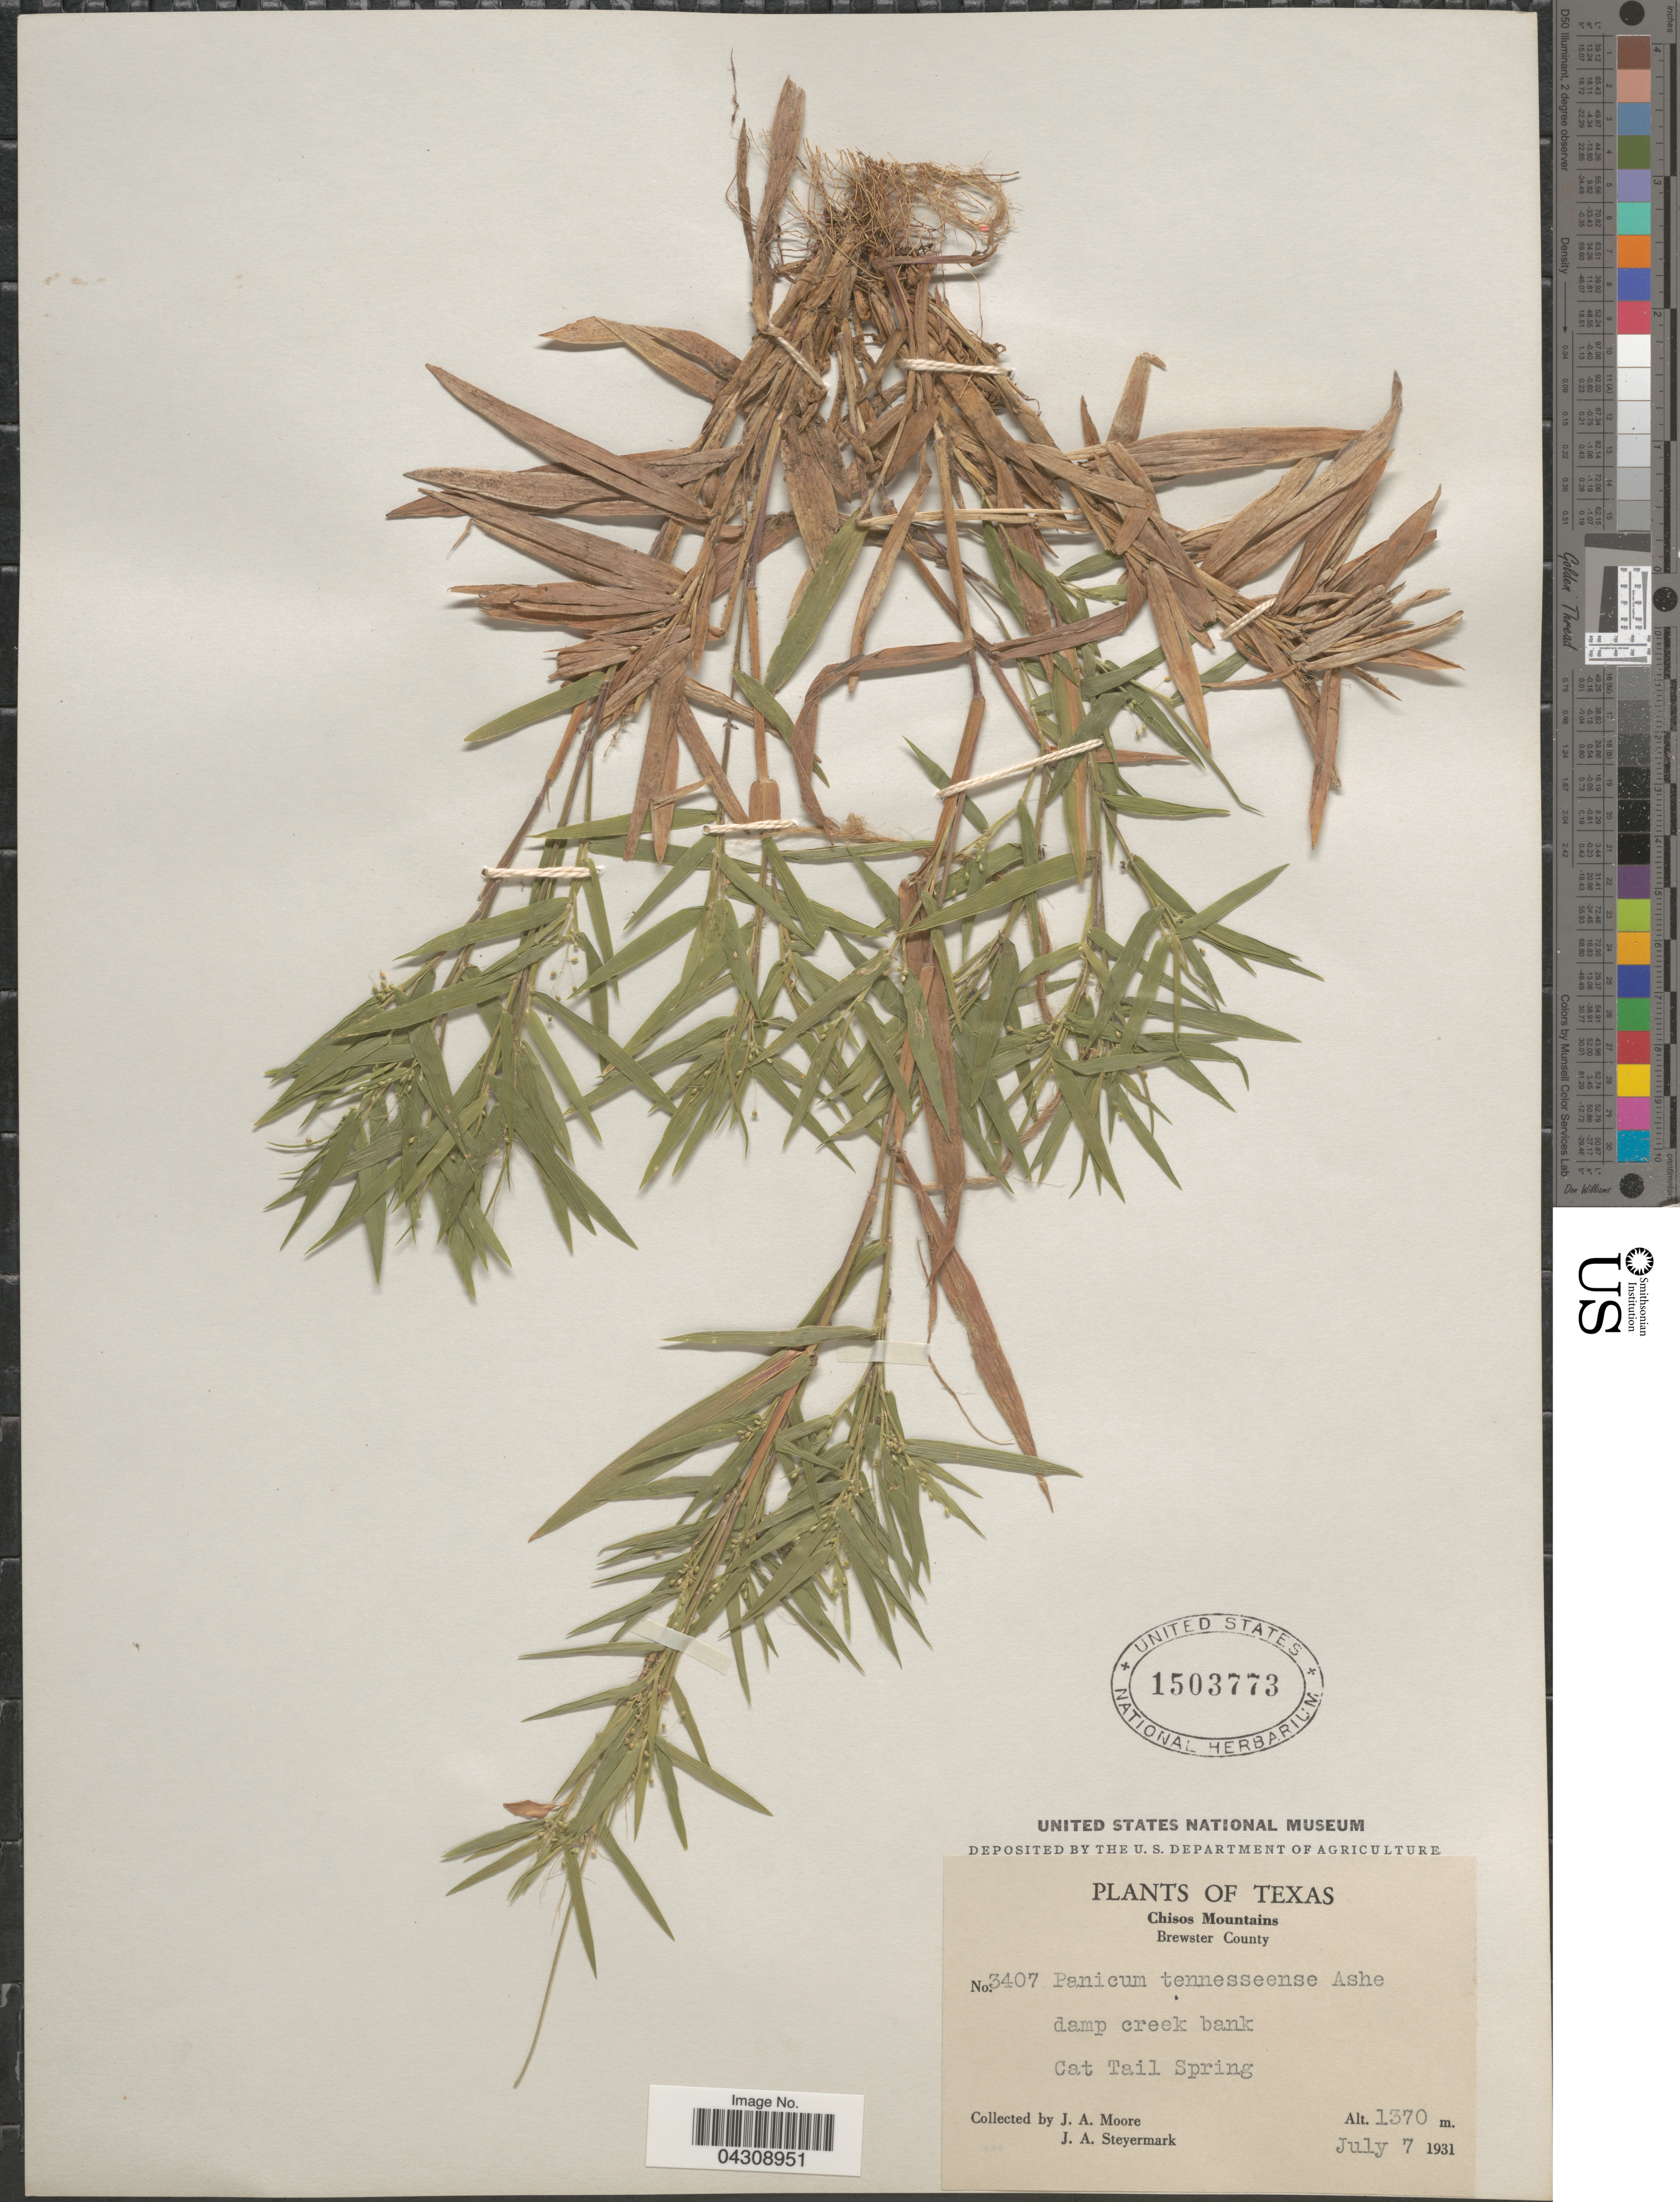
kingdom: Plantae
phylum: Tracheophyta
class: Liliopsida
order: Poales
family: Poaceae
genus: Dichanthelium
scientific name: Dichanthelium acuminatum var. acuminatum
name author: (Sw.) Gould & C.A. Clark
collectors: J. A. Moore & J. Steyermark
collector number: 3407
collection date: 1931-07-07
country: United States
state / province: Texas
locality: Chisos Mountains. Brewster County. Damp creek bank. Cat Tail Spring.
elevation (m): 1370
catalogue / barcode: US 1503773